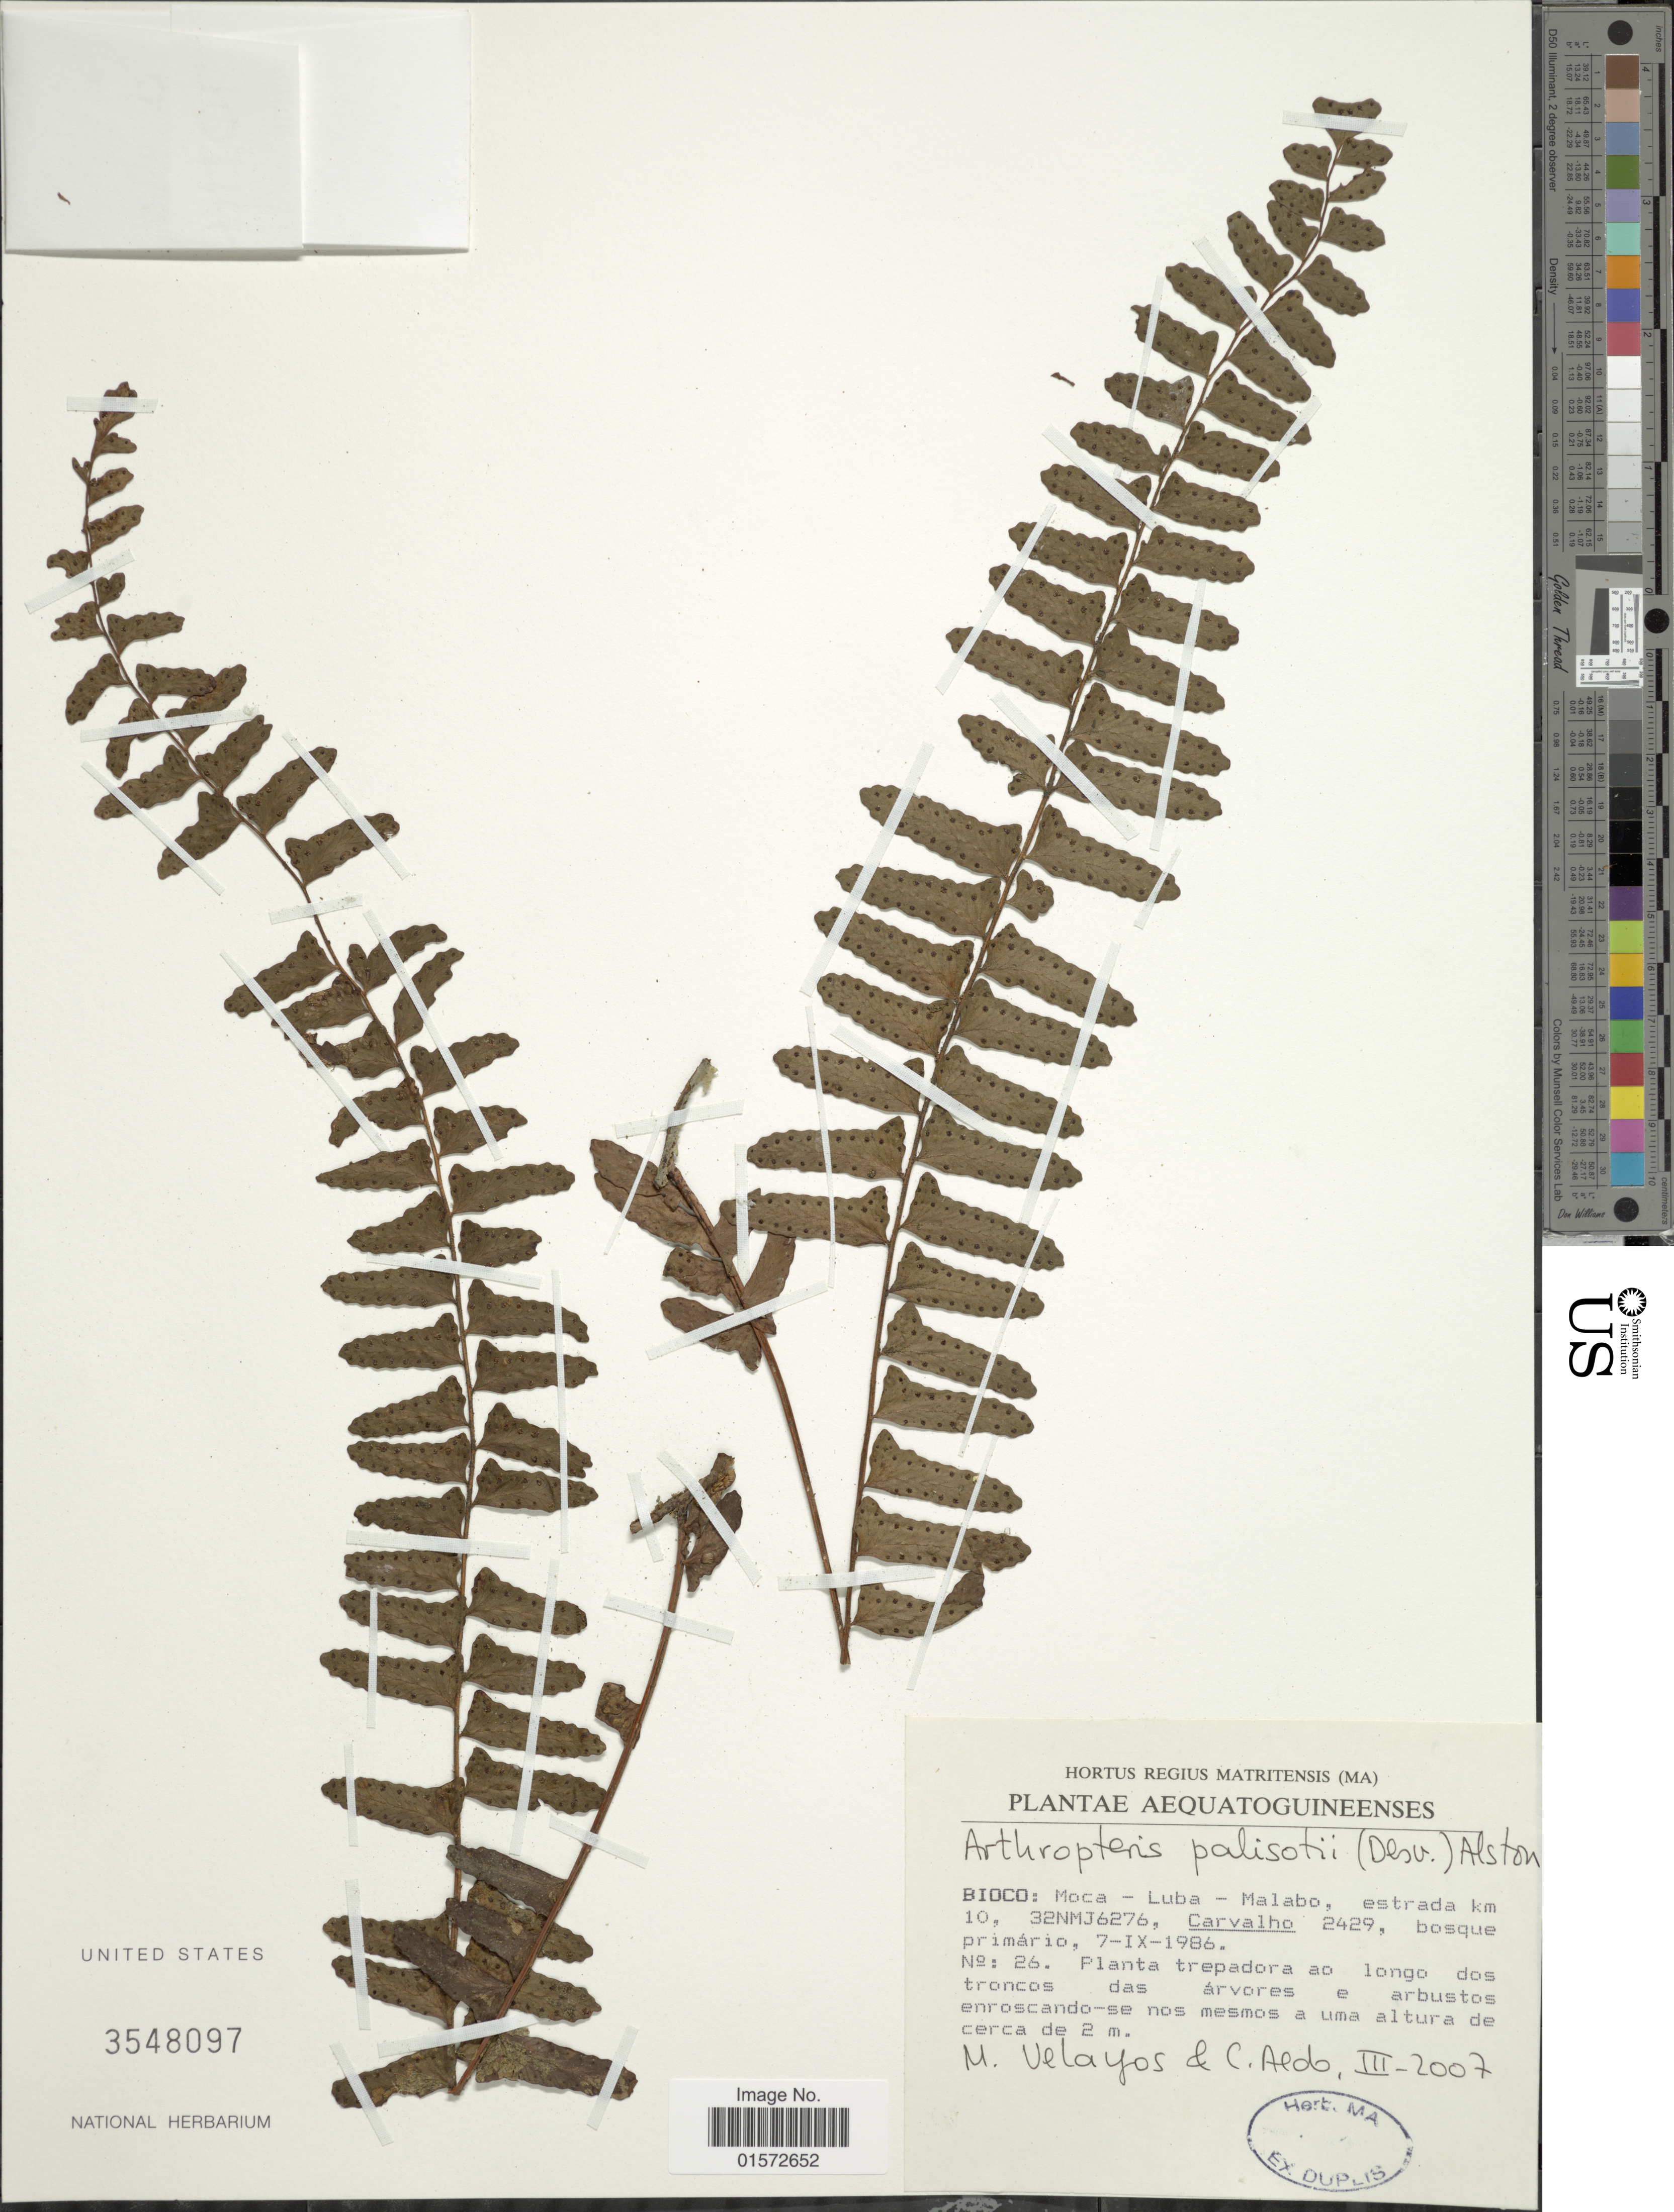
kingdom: Plantae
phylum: Tracheophyta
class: Polypodiopsida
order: Polypodiales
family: Tectariaceae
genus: Arthropteris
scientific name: Arthropteris palisotii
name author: (Desv.) Alston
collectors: M. Velayos & C. Aedo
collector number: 26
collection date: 2007-03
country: Equatorial Guinea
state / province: Bioko Sur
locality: Bioco: Moca - Luba - Malabo, estrada km 10 32NMJ6276. Carvalho 2429, bosue primario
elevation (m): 2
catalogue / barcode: US 3548097